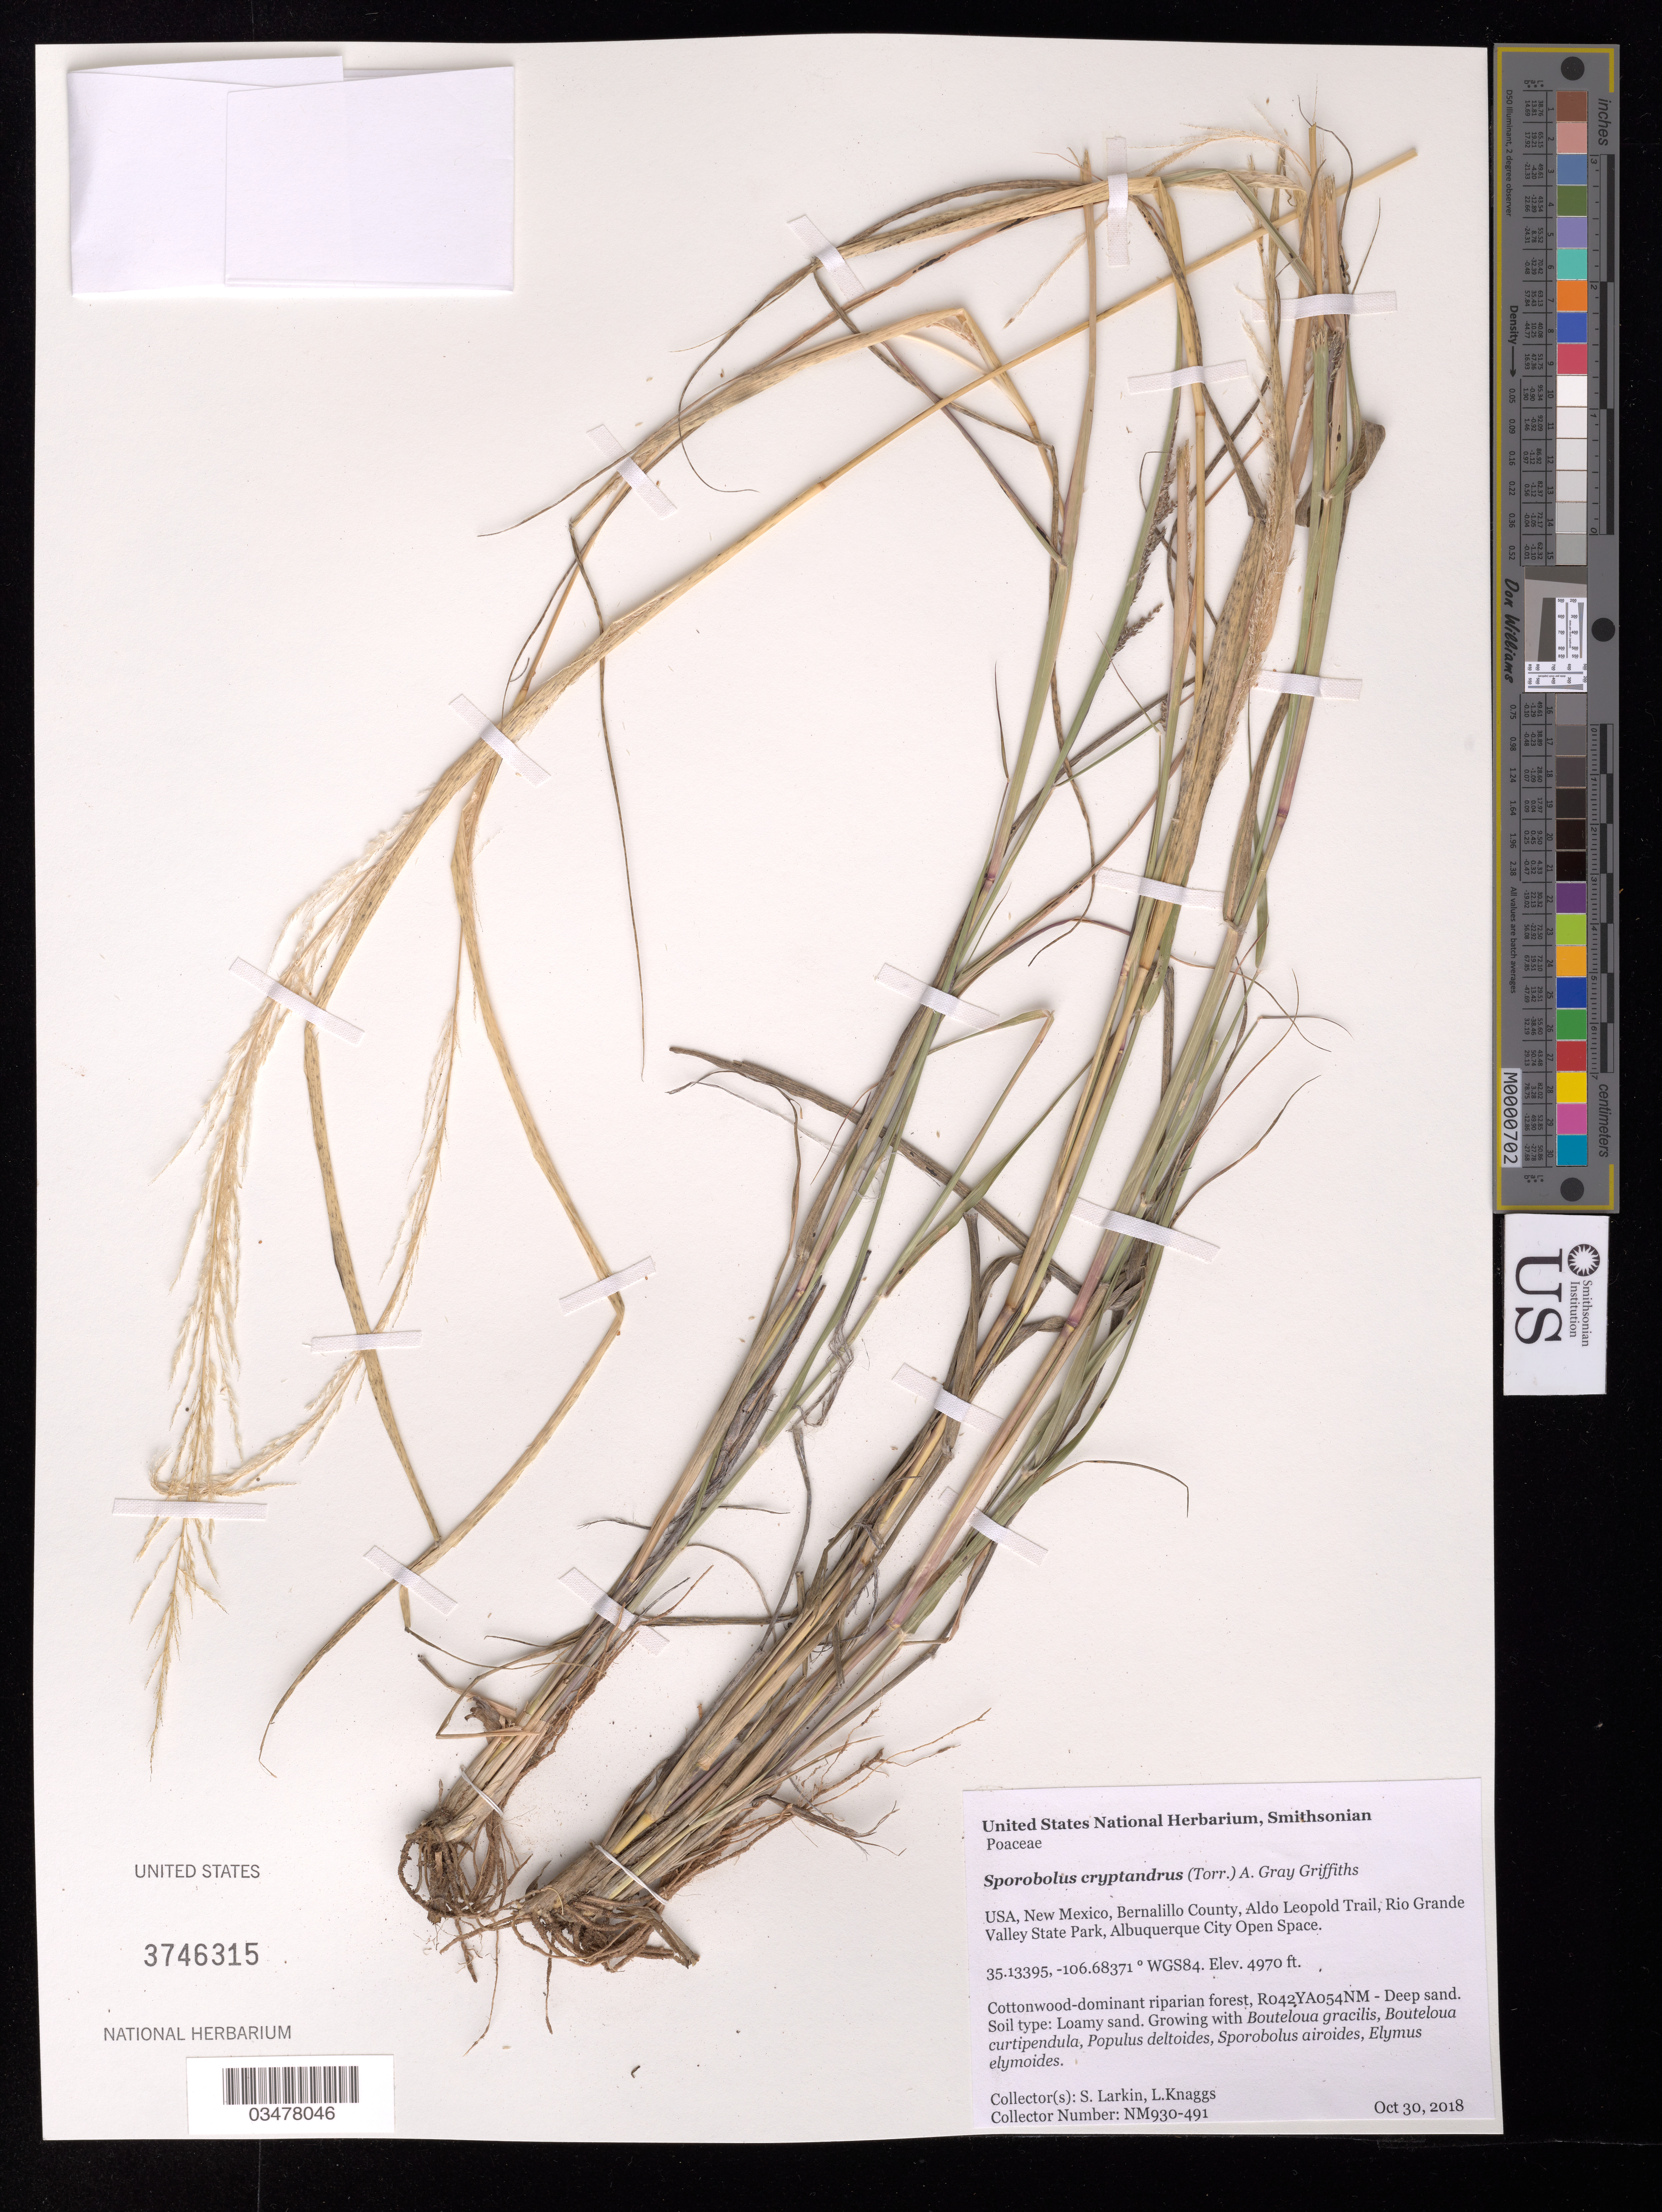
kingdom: Plantae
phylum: Tracheophyta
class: Liliopsida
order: Poales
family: Poaceae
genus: Sporobolus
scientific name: Sporobolus cryptandrus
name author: (Torr.) A. Gray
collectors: S. Larkin & L. Knaggs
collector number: NM930-491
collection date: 2018-10-30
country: United States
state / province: New Mexico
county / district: Bernalillo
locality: Rio Grande Valley State Park, Aldo Leopold Trail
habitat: R042YA054NM - Deep sand. Cotton-dominant riparian forest. With Bouteloua gracilis, Populus deltoides, Elymus elymoides, etc.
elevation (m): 1515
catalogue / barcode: US 3746315